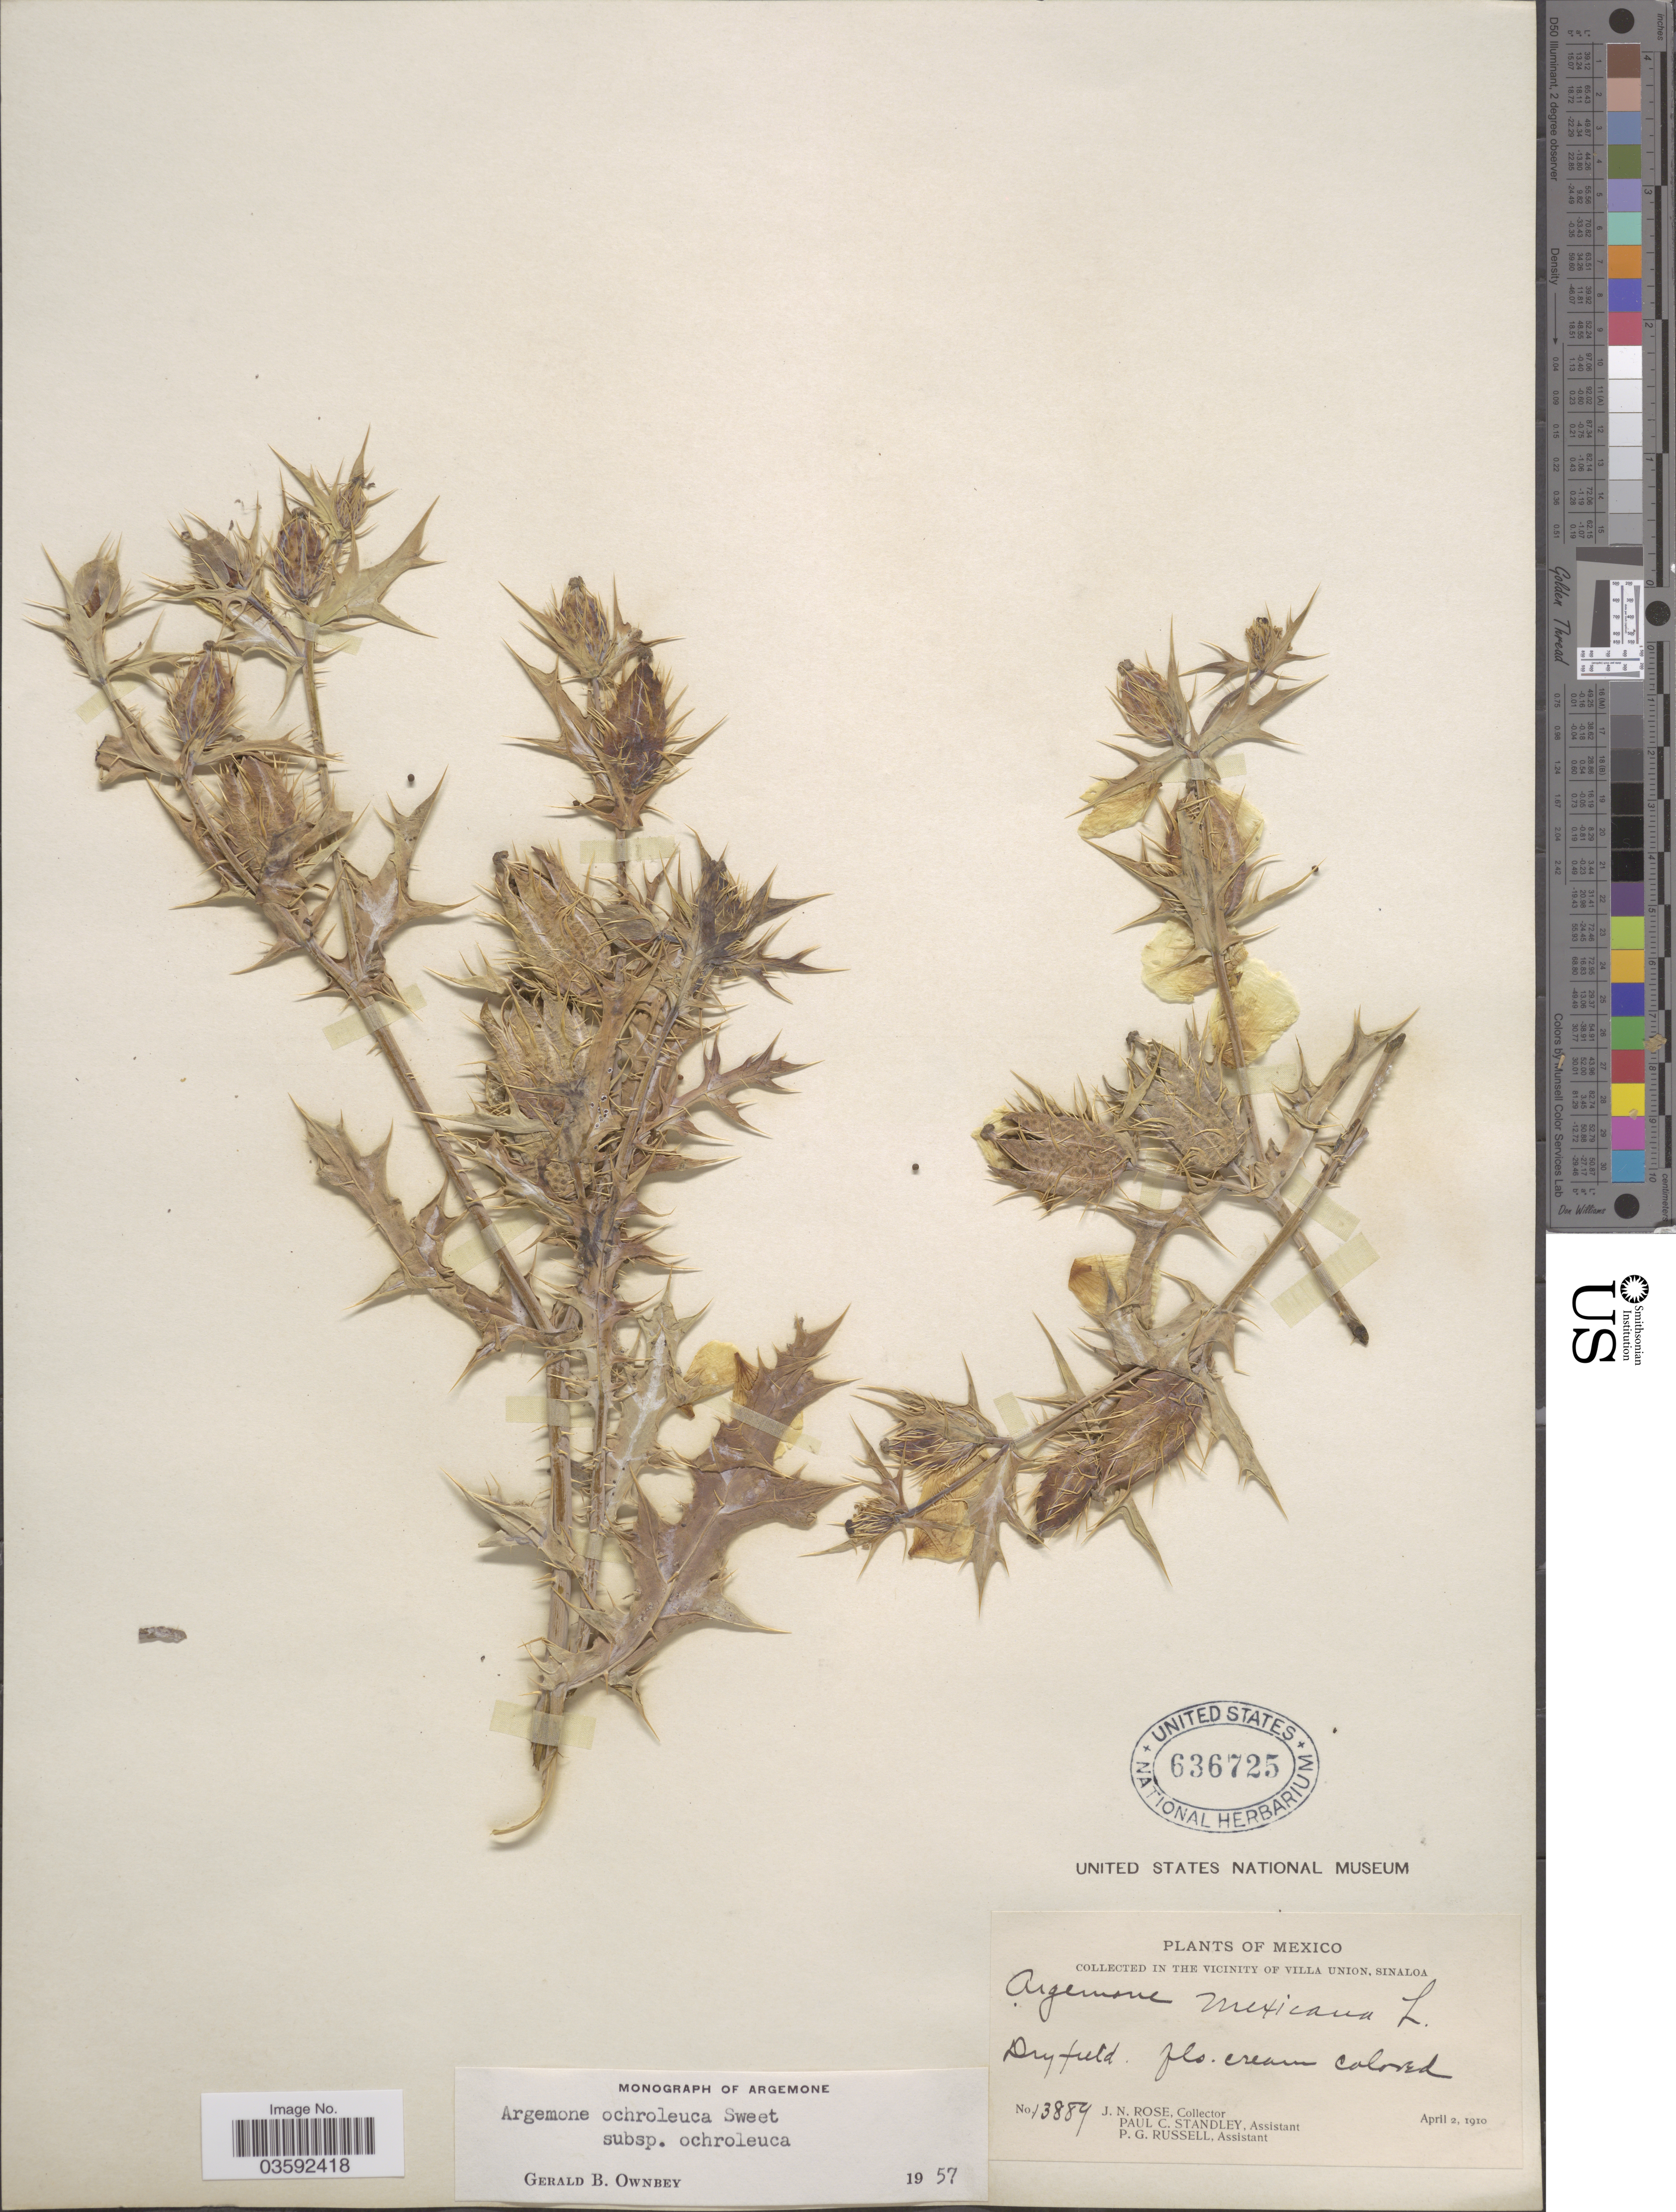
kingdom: Plantae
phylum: Tracheophyta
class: Magnoliopsida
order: Ranunculales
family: Papaveraceae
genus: Argemone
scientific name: Argemone ochroleuca subsp. ochroleuca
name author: Sweet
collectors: J. N. Rose, P. C. Standley & P. G. Russell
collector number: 13889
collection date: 1910-04-02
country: Mexico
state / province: Sinaloa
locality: In the Vicinity of Villa Union.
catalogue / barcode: US 636725